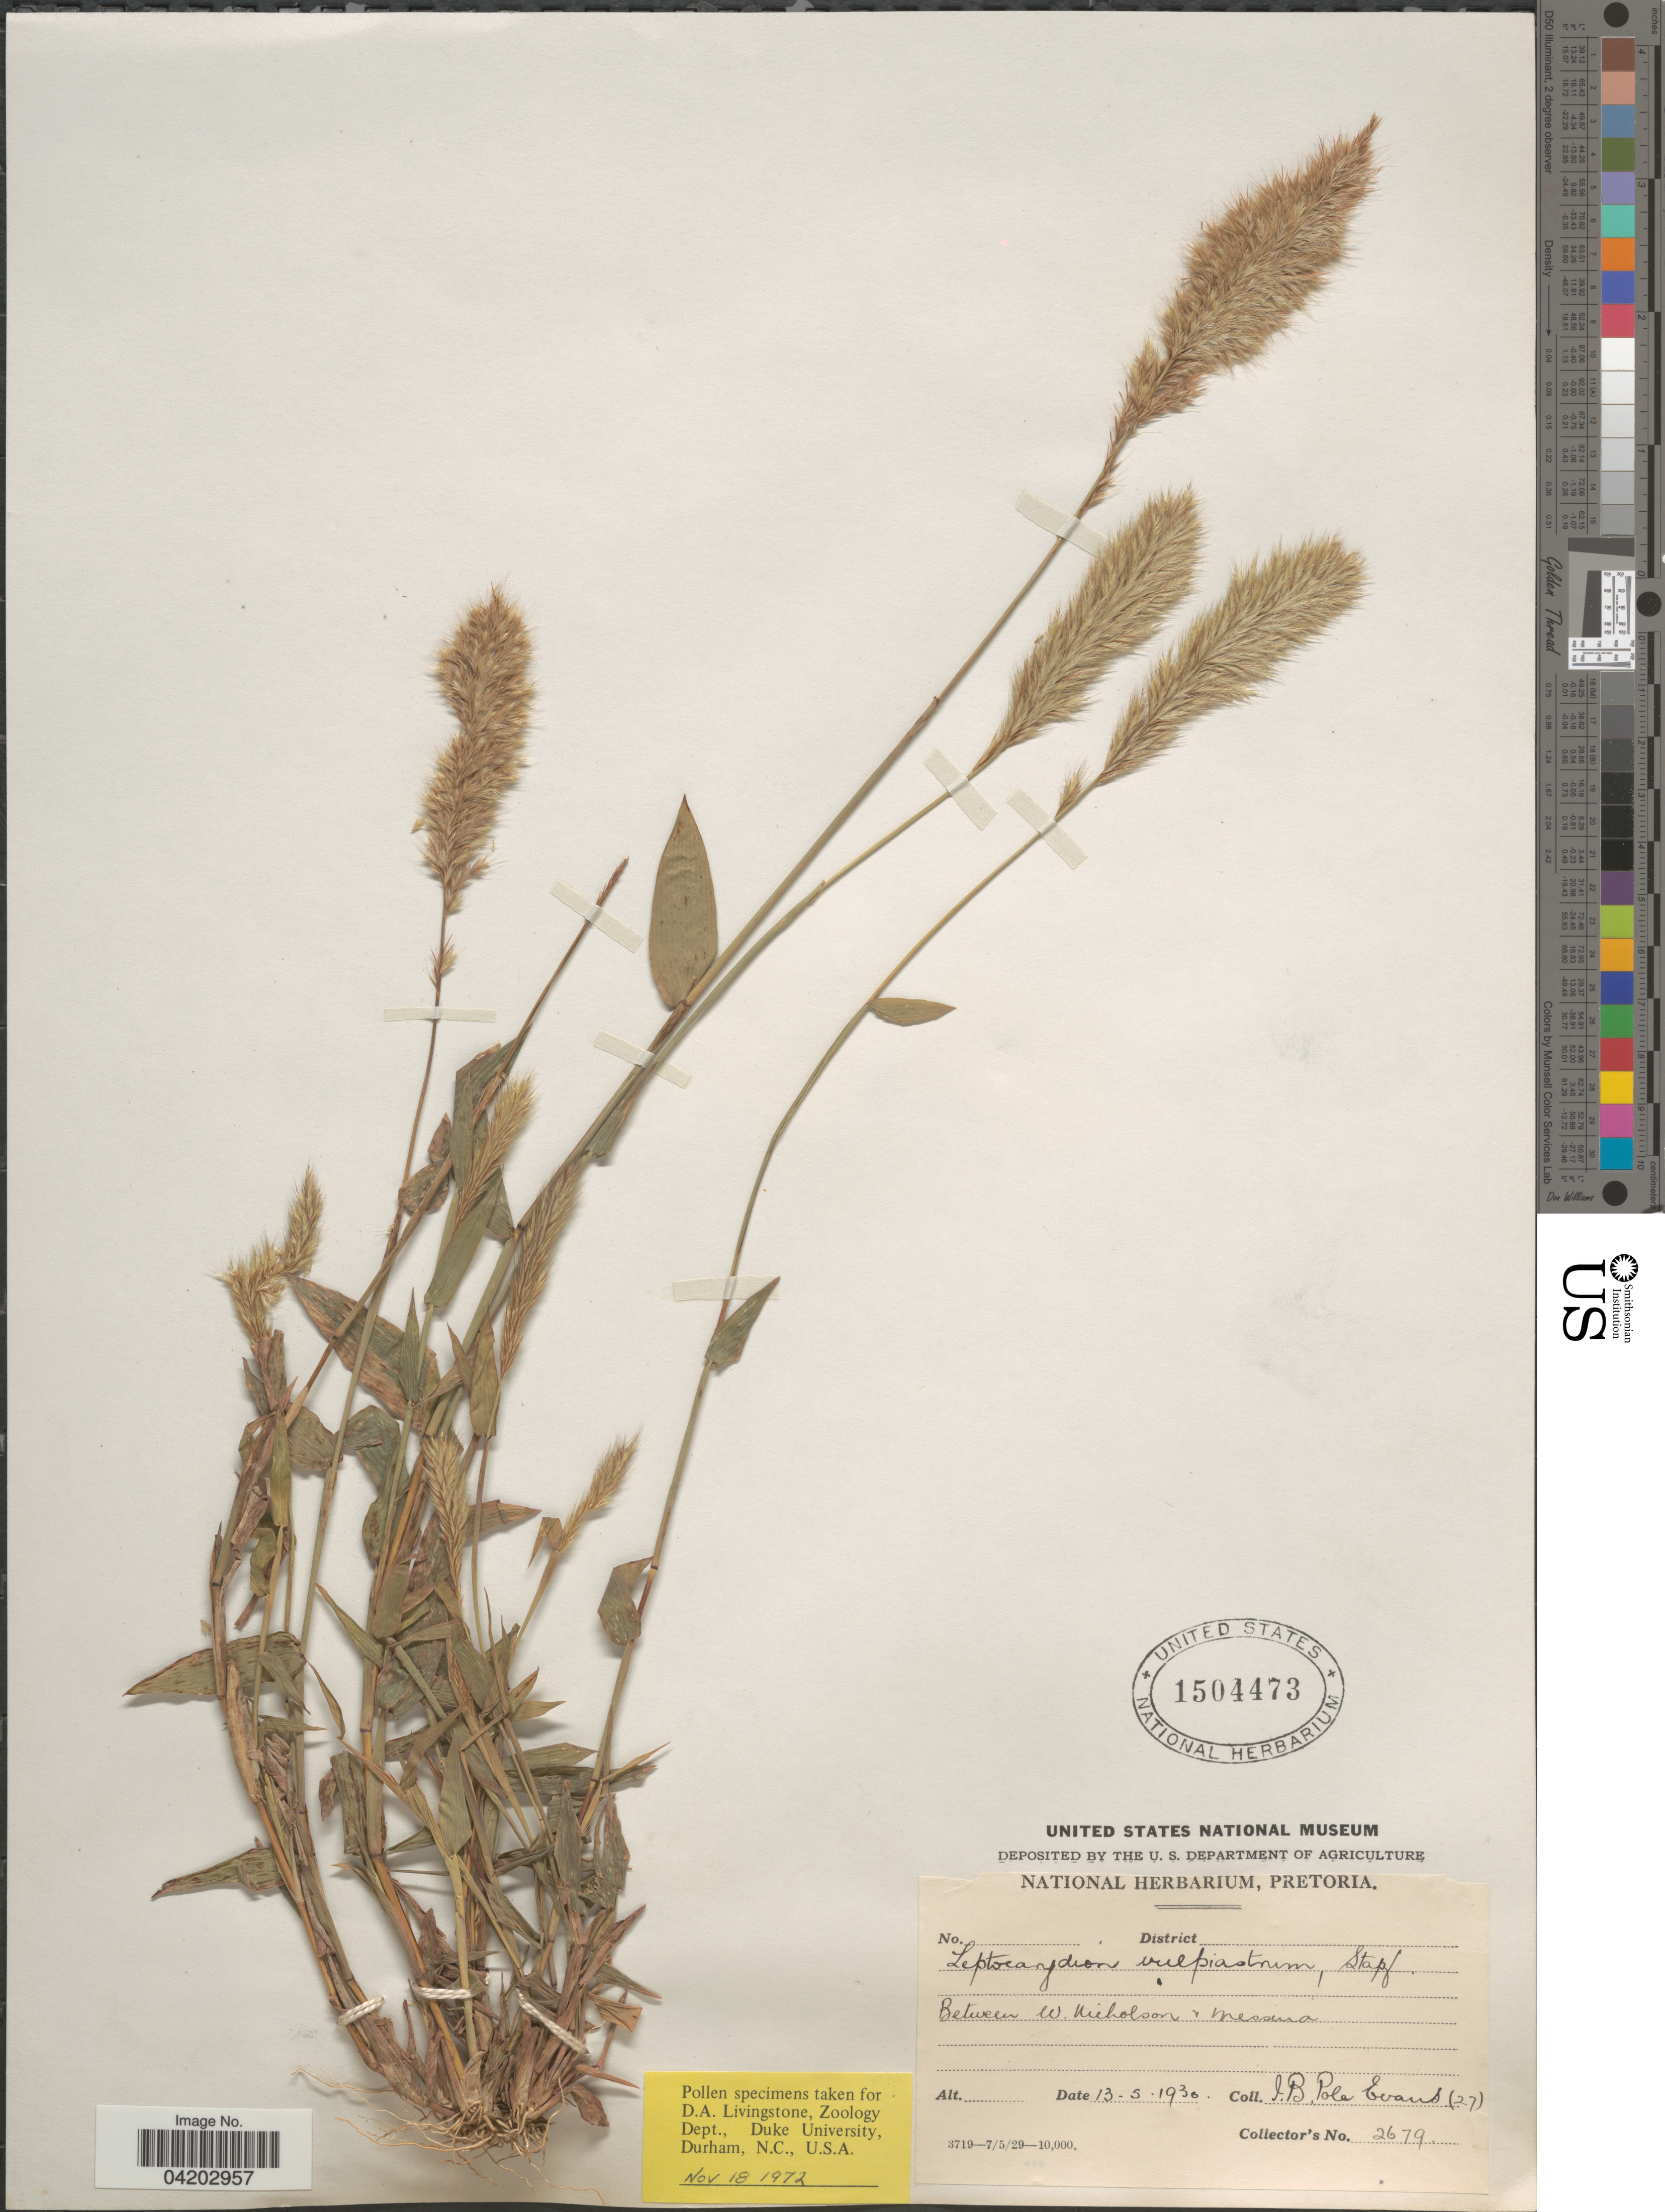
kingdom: Plantae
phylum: Tracheophyta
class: Liliopsida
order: Poales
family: Poaceae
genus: Leptocarydion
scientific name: Leptocarydion vulpiastrum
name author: (De Not.) Stapf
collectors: I. B. Pole-Evans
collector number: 27/2679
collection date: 1930-05-13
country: South Africa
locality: Between W. Nicolson & Messina.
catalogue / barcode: US 1504473